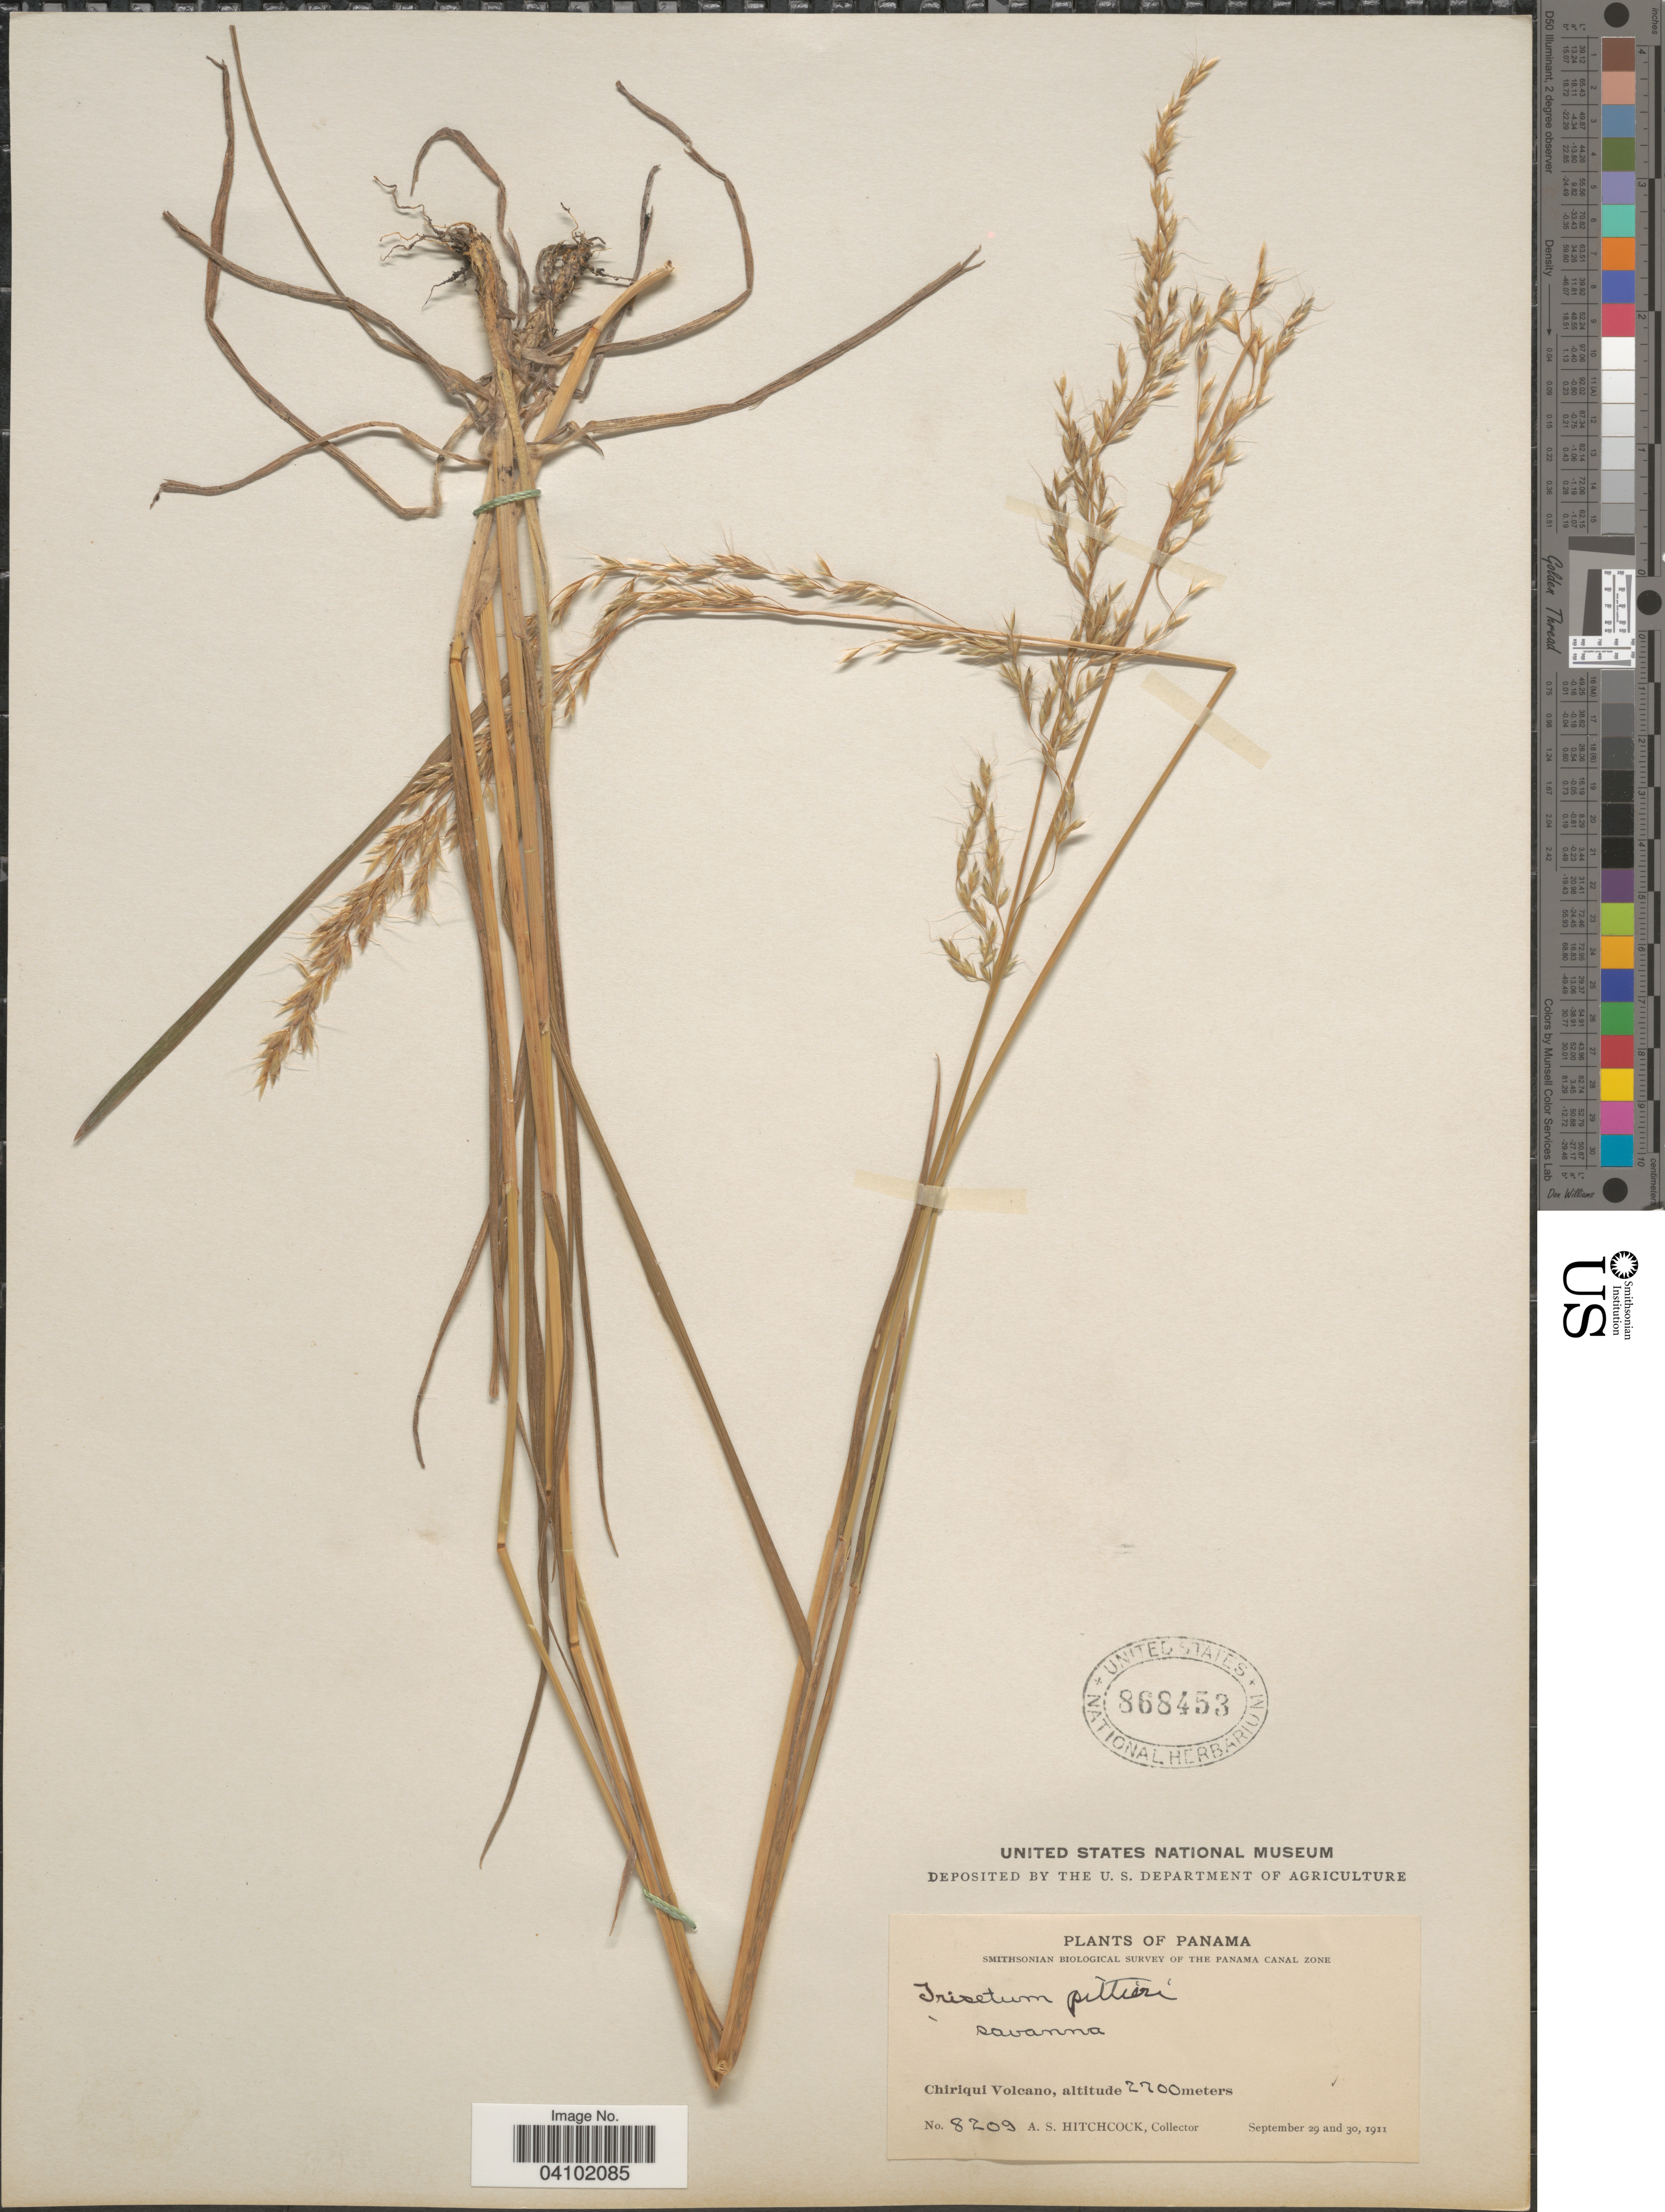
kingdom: Plantae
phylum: Tracheophyta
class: Liliopsida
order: Poales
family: Poaceae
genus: Peyritschia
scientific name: Peyritschia irazuensis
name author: (Kuntze) P.M. Peterson et al.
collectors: A. S. Hitchcock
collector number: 8209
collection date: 1911-09-29/1911-09-30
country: Panama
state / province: Chiriqui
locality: Smithsonian Biological Survey of the Panama Canal Zone. Chiriqui Volcano.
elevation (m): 2700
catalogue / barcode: US 868453